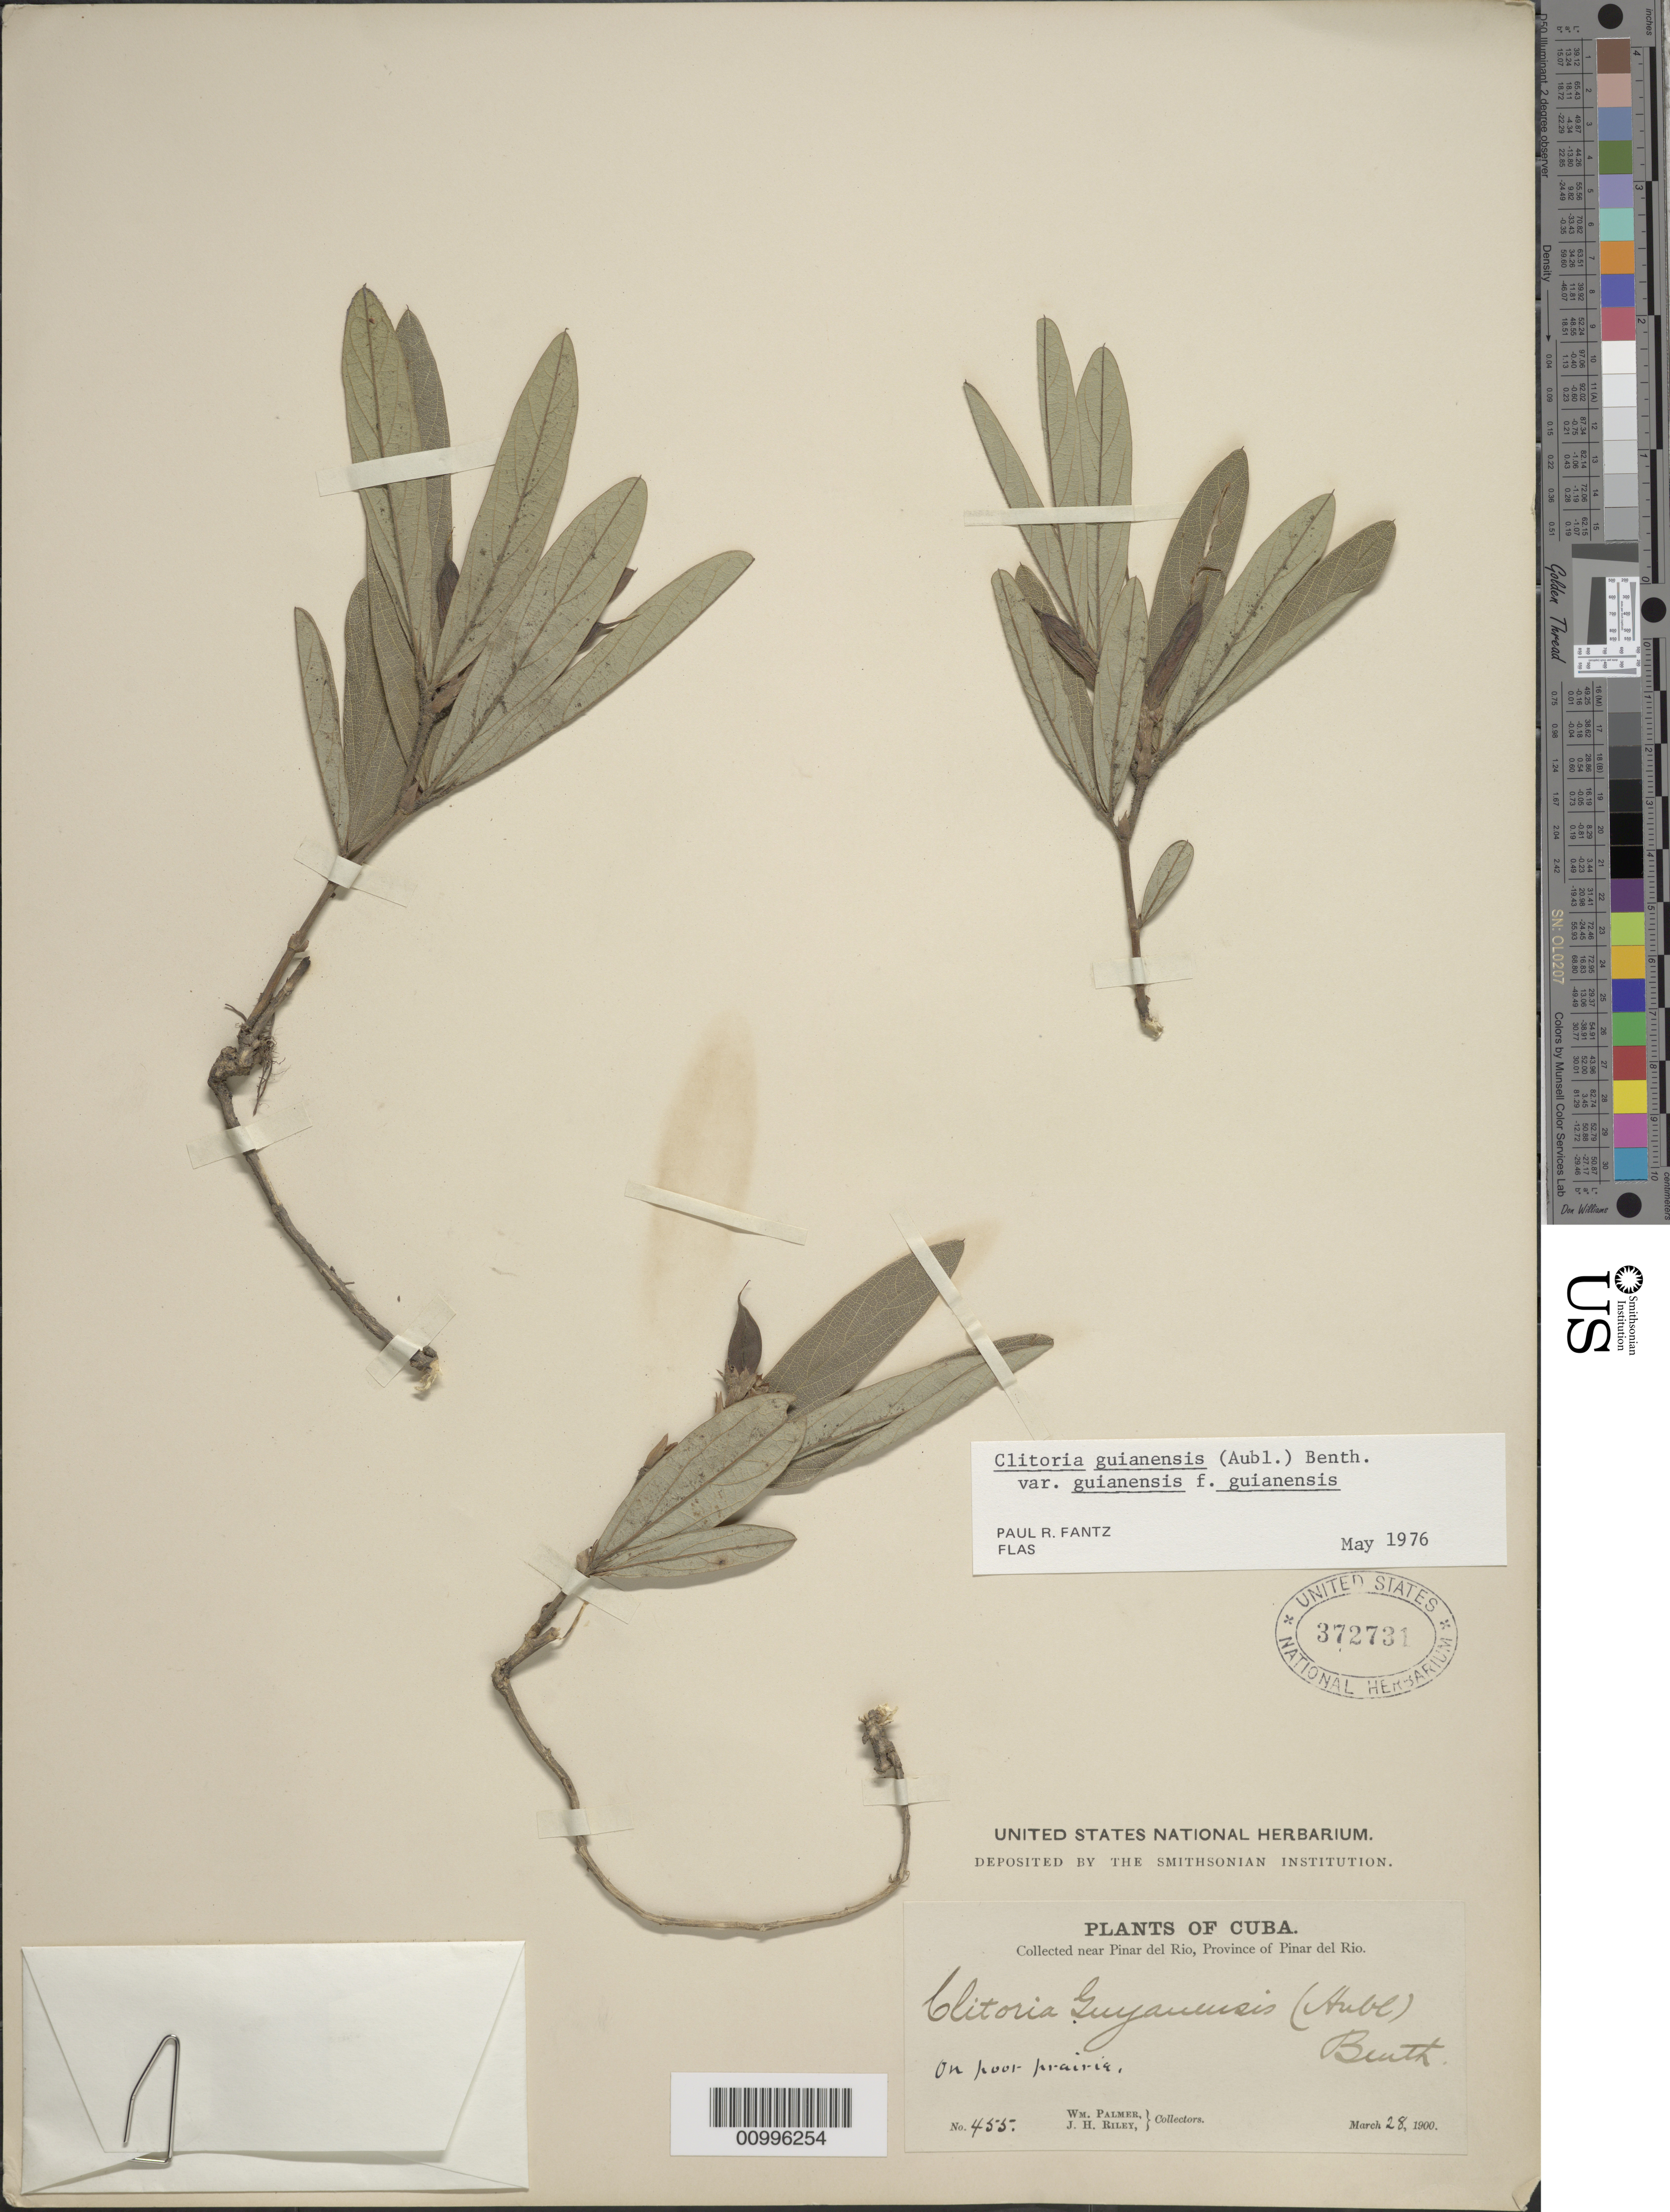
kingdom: Plantae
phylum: Tracheophyta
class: Magnoliopsida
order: Fabales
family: Fabaceae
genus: Clitoria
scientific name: Clitoria guianensis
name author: (Aubl.) Benth.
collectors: W. Palmer & J. H. Riley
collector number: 455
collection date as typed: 28 Mar 1900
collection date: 1900-03-28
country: Cuba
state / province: Pinar del Rio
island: Cuba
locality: Pinar del Rio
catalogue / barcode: US 372731